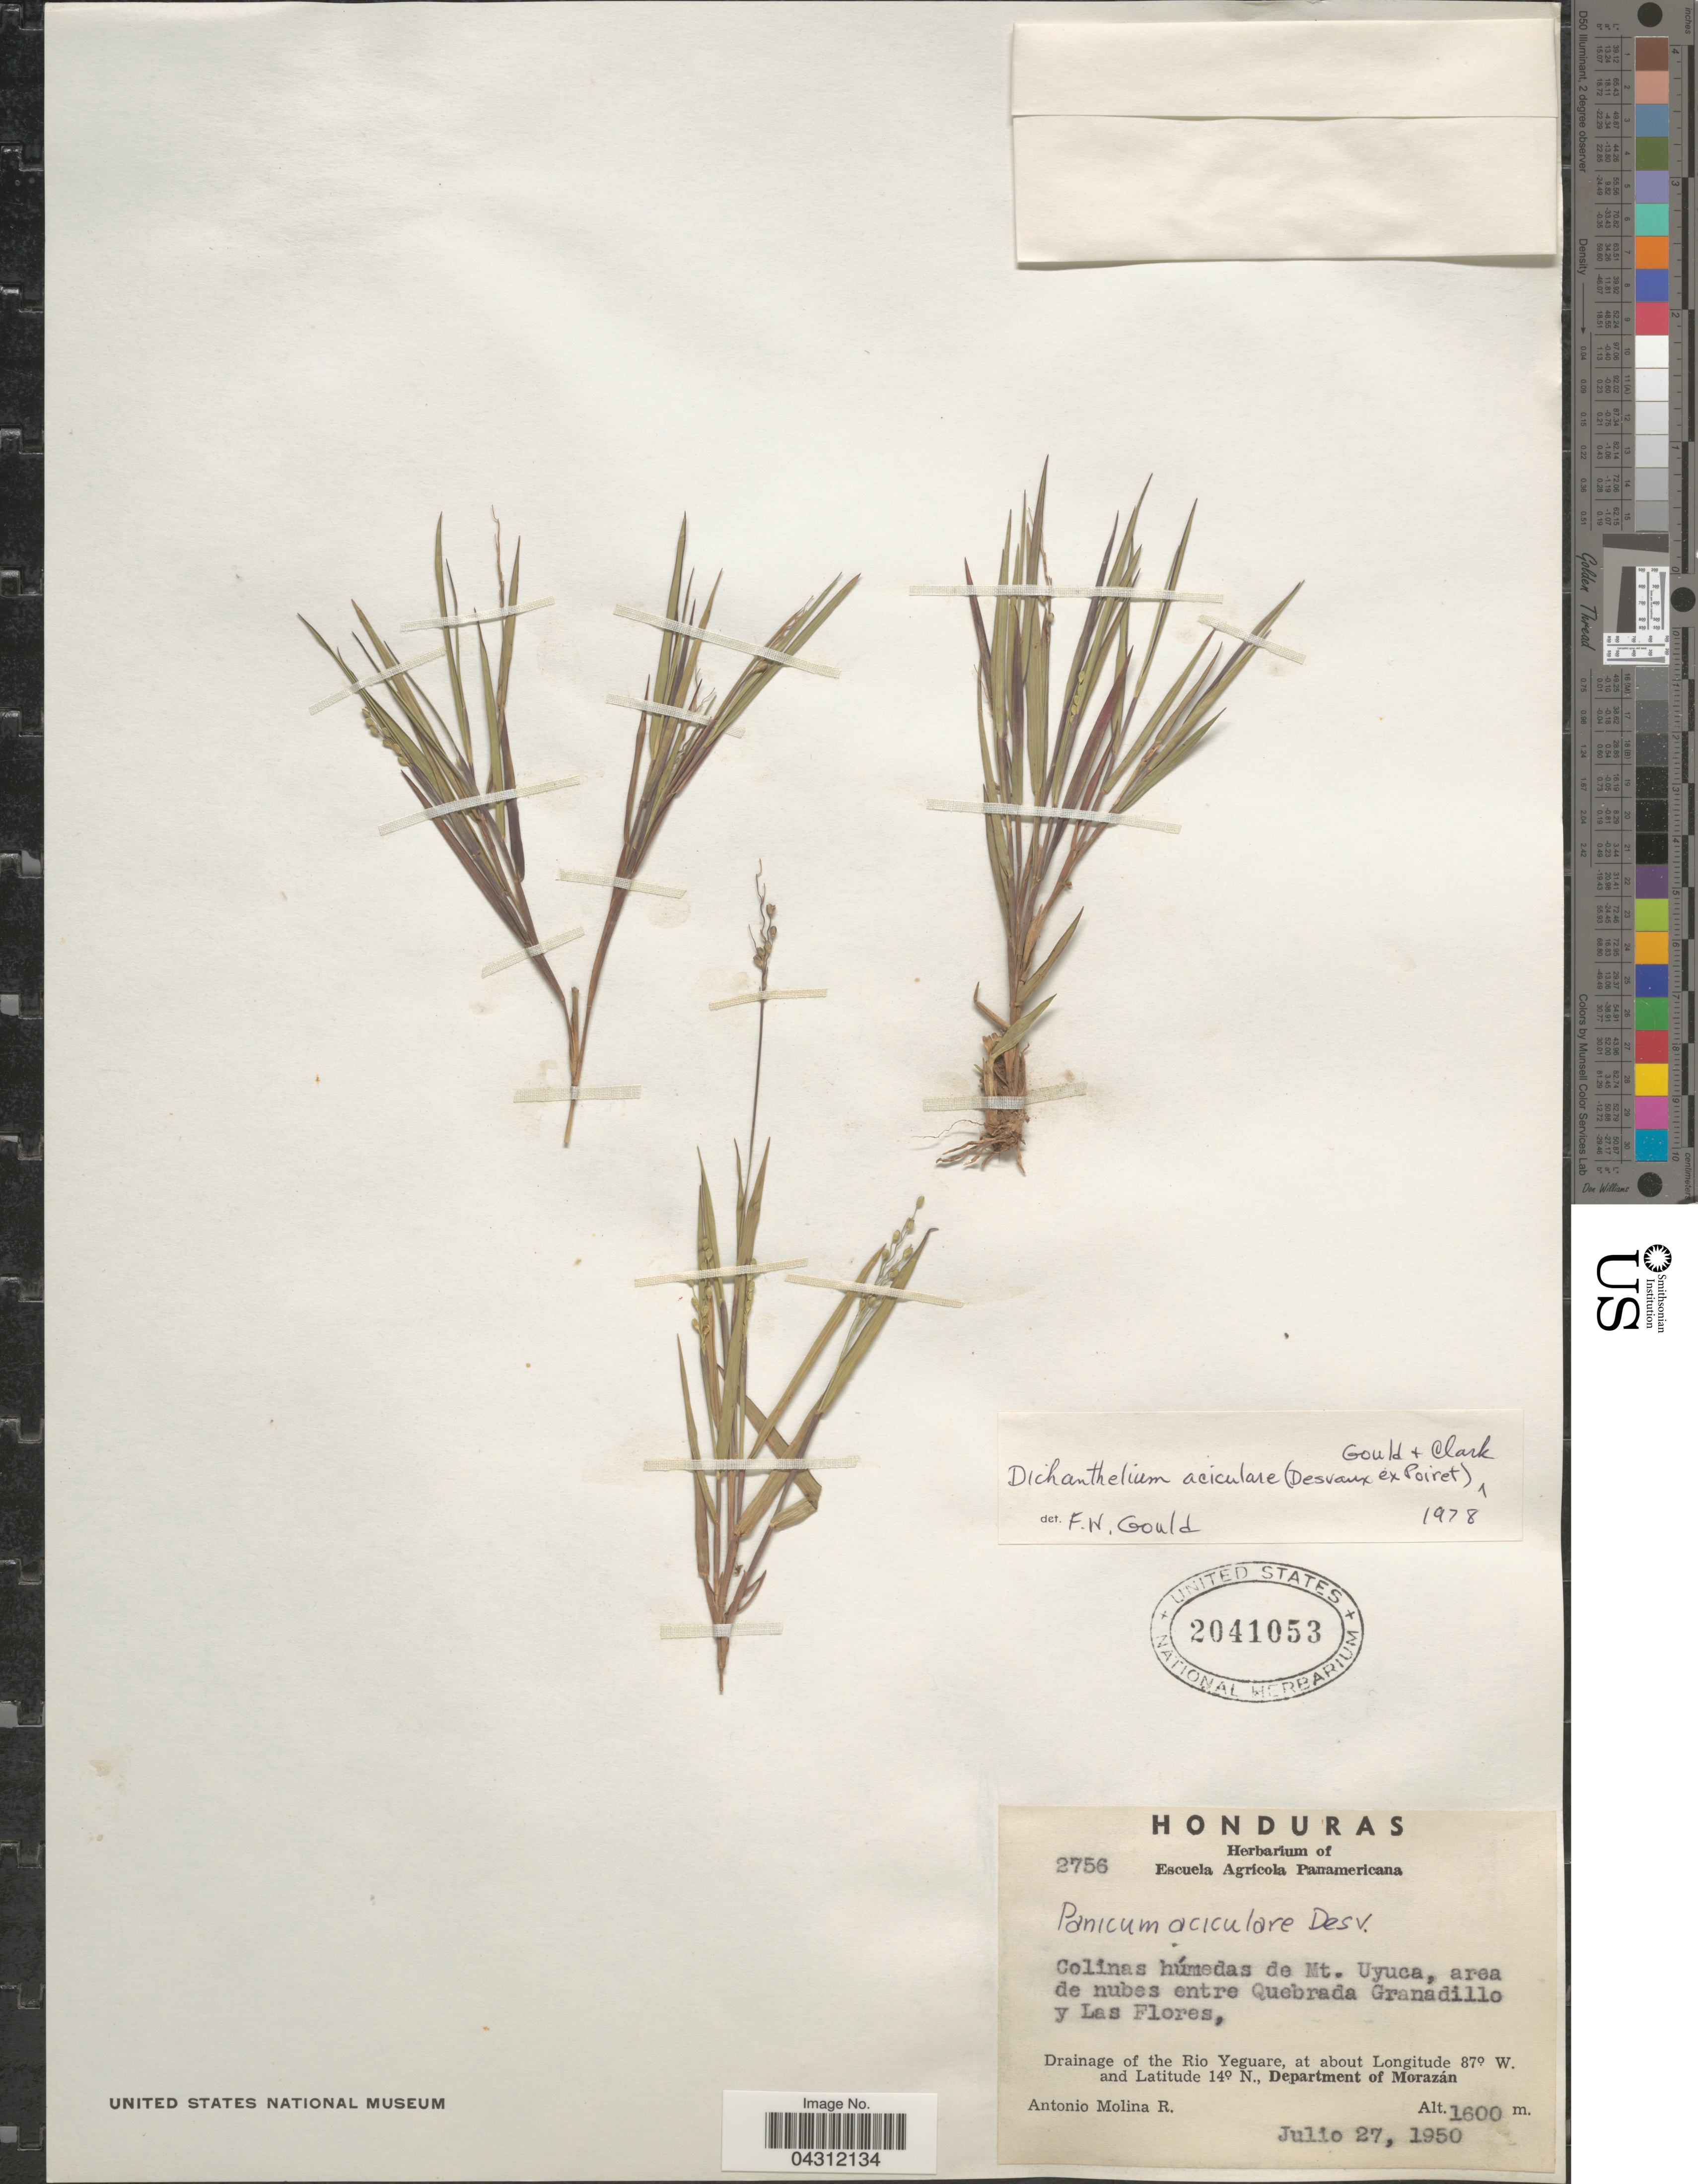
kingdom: Plantae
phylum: Tracheophyta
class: Liliopsida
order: Poales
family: Poaceae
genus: Dichanthelium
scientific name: Dichanthelium aciculare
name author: (Desv. ex Poir.) Gould & C.A. Clark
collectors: A. Molina R.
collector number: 2756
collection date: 1950-07-27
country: Honduras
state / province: Fco. Morazán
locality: Colinas húmedos de Mt. Uyuca, area de nubes entre Quebrada Granadillo y Las Flores, Drainage of the Rio Yeguare, Department of Morazán.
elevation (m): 1600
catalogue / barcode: US 2041053